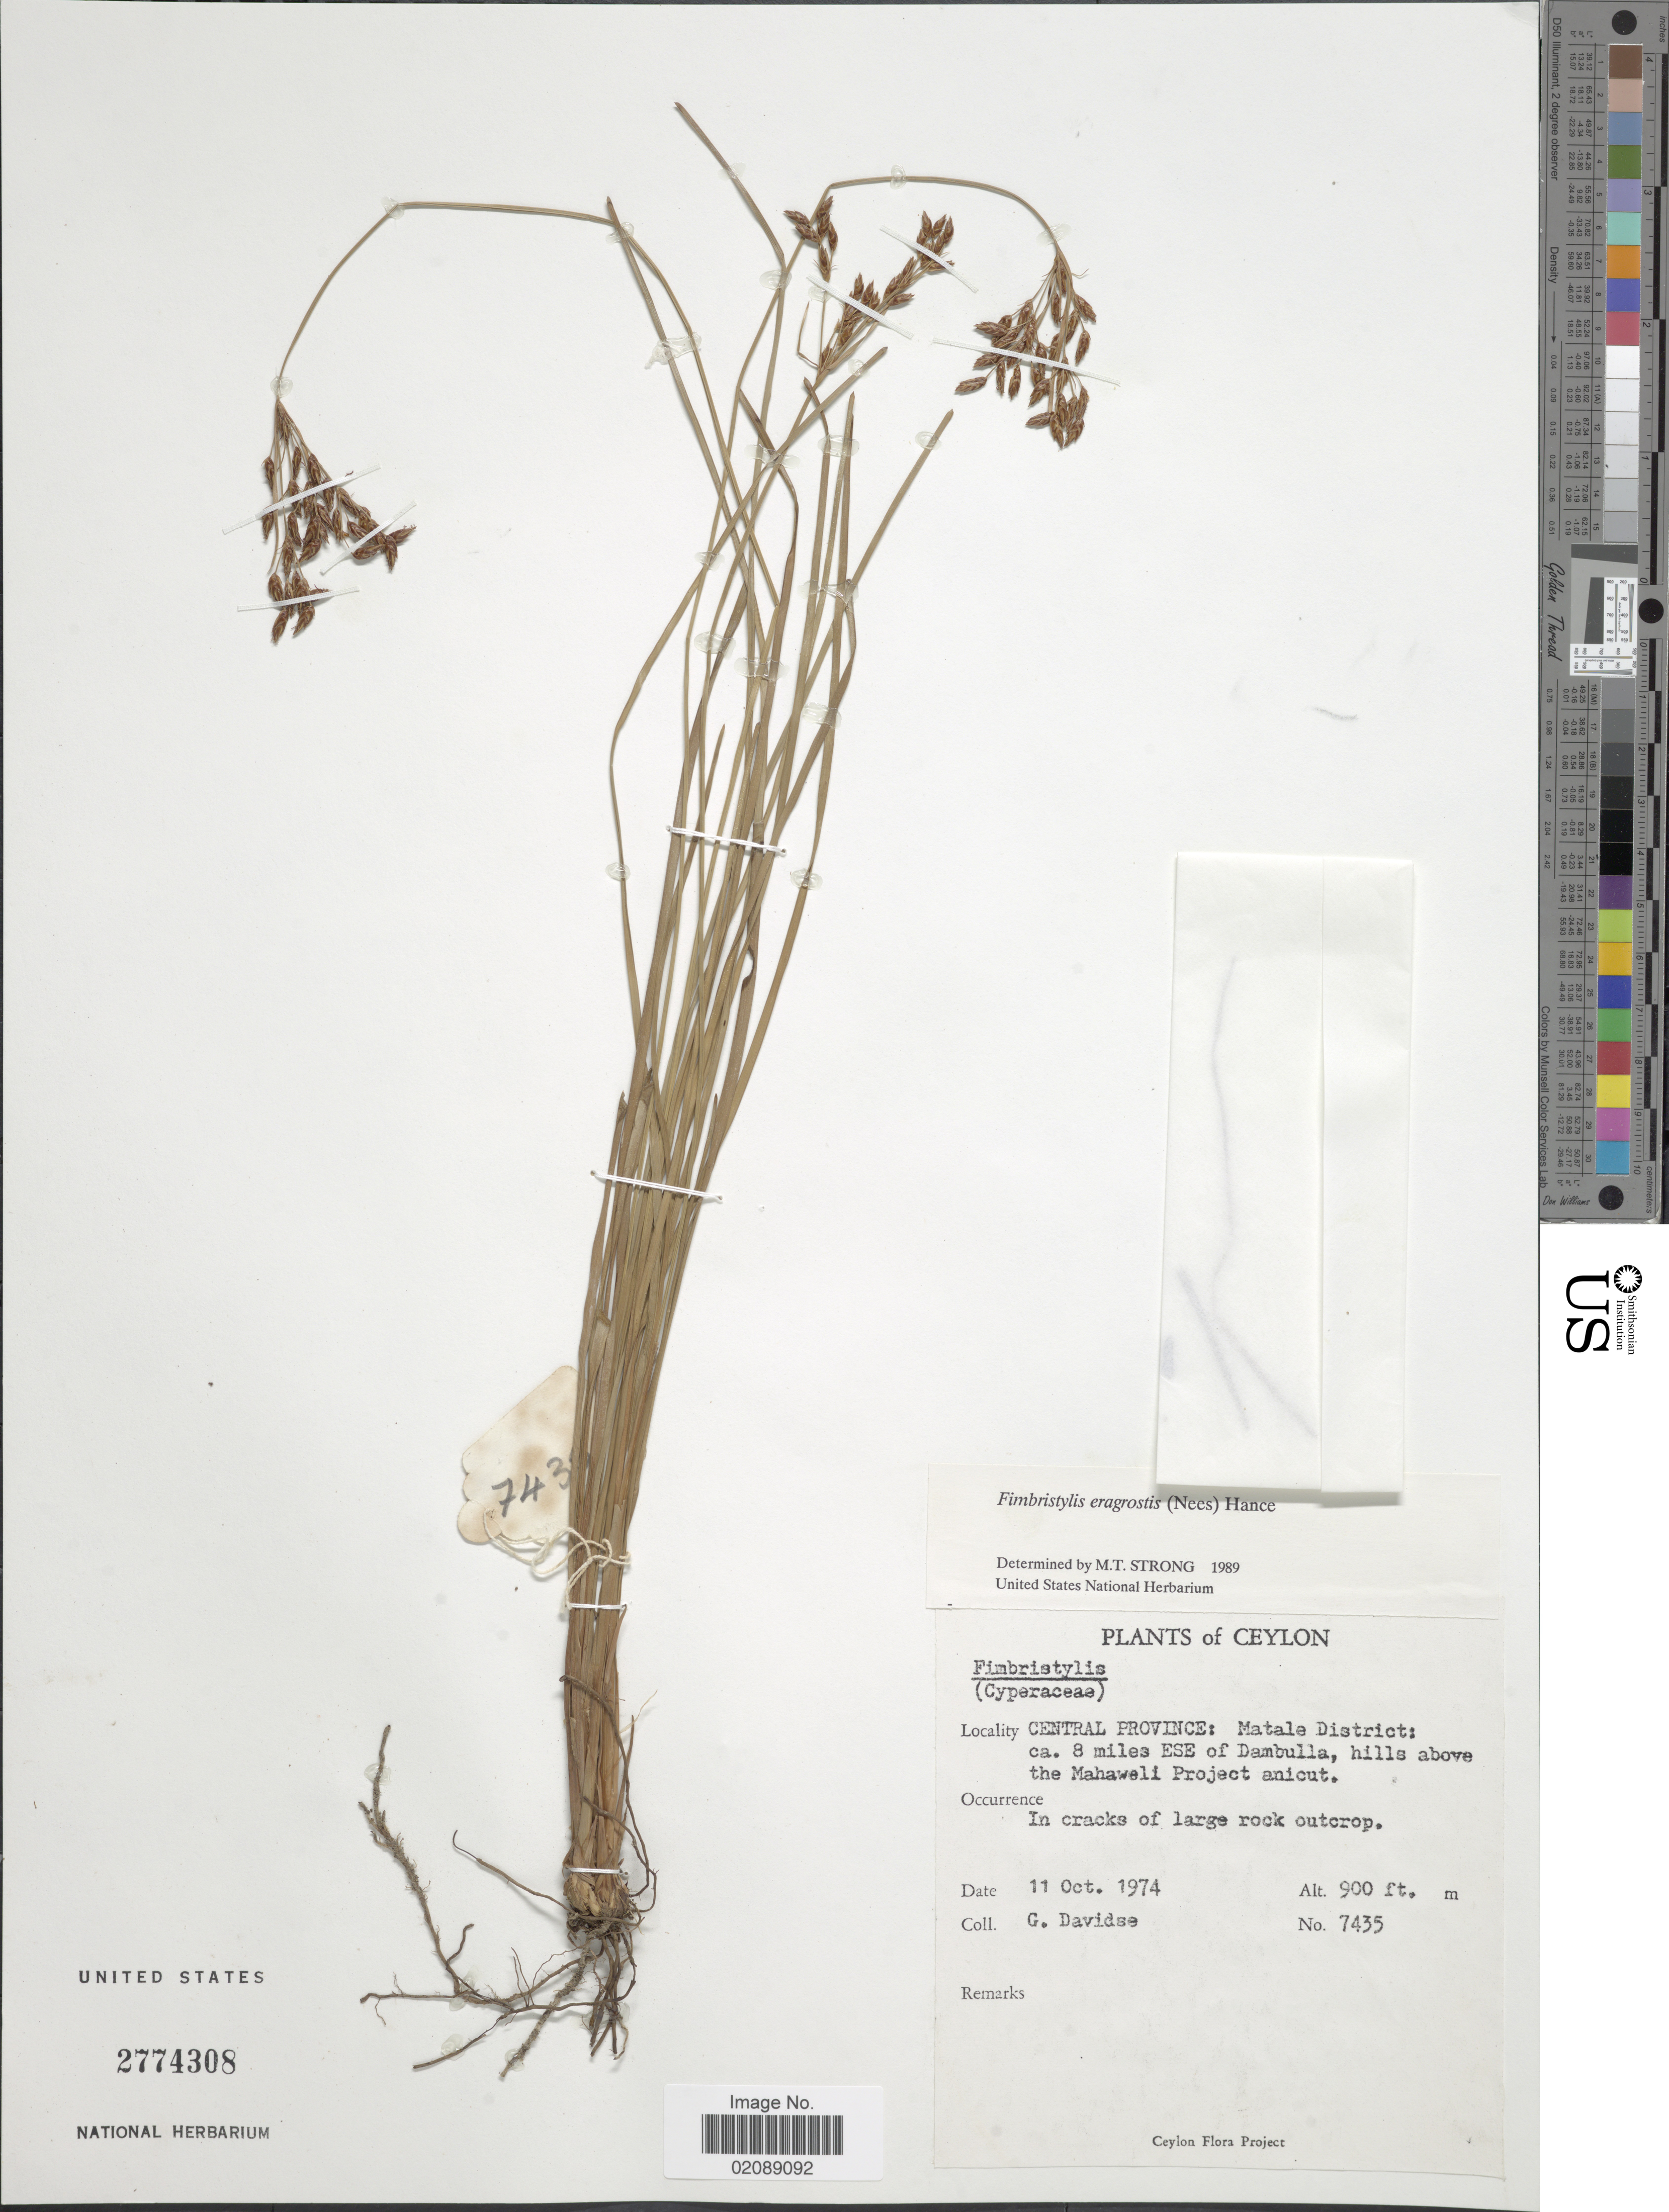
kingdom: Plantae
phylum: Tracheophyta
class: Liliopsida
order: Poales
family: Cyperaceae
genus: Fimbristylis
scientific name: Fimbristylis eragrostis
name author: (Nees) Hance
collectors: G. Davidse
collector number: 7435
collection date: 1974-10-11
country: Sri Lanka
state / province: Central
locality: Ceylon, Matale District: ca. 8 miles ESE of Dambulla, hills above the Mahaweli Project anicut, In cracks of large rock outcrop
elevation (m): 274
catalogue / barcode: US 2774308